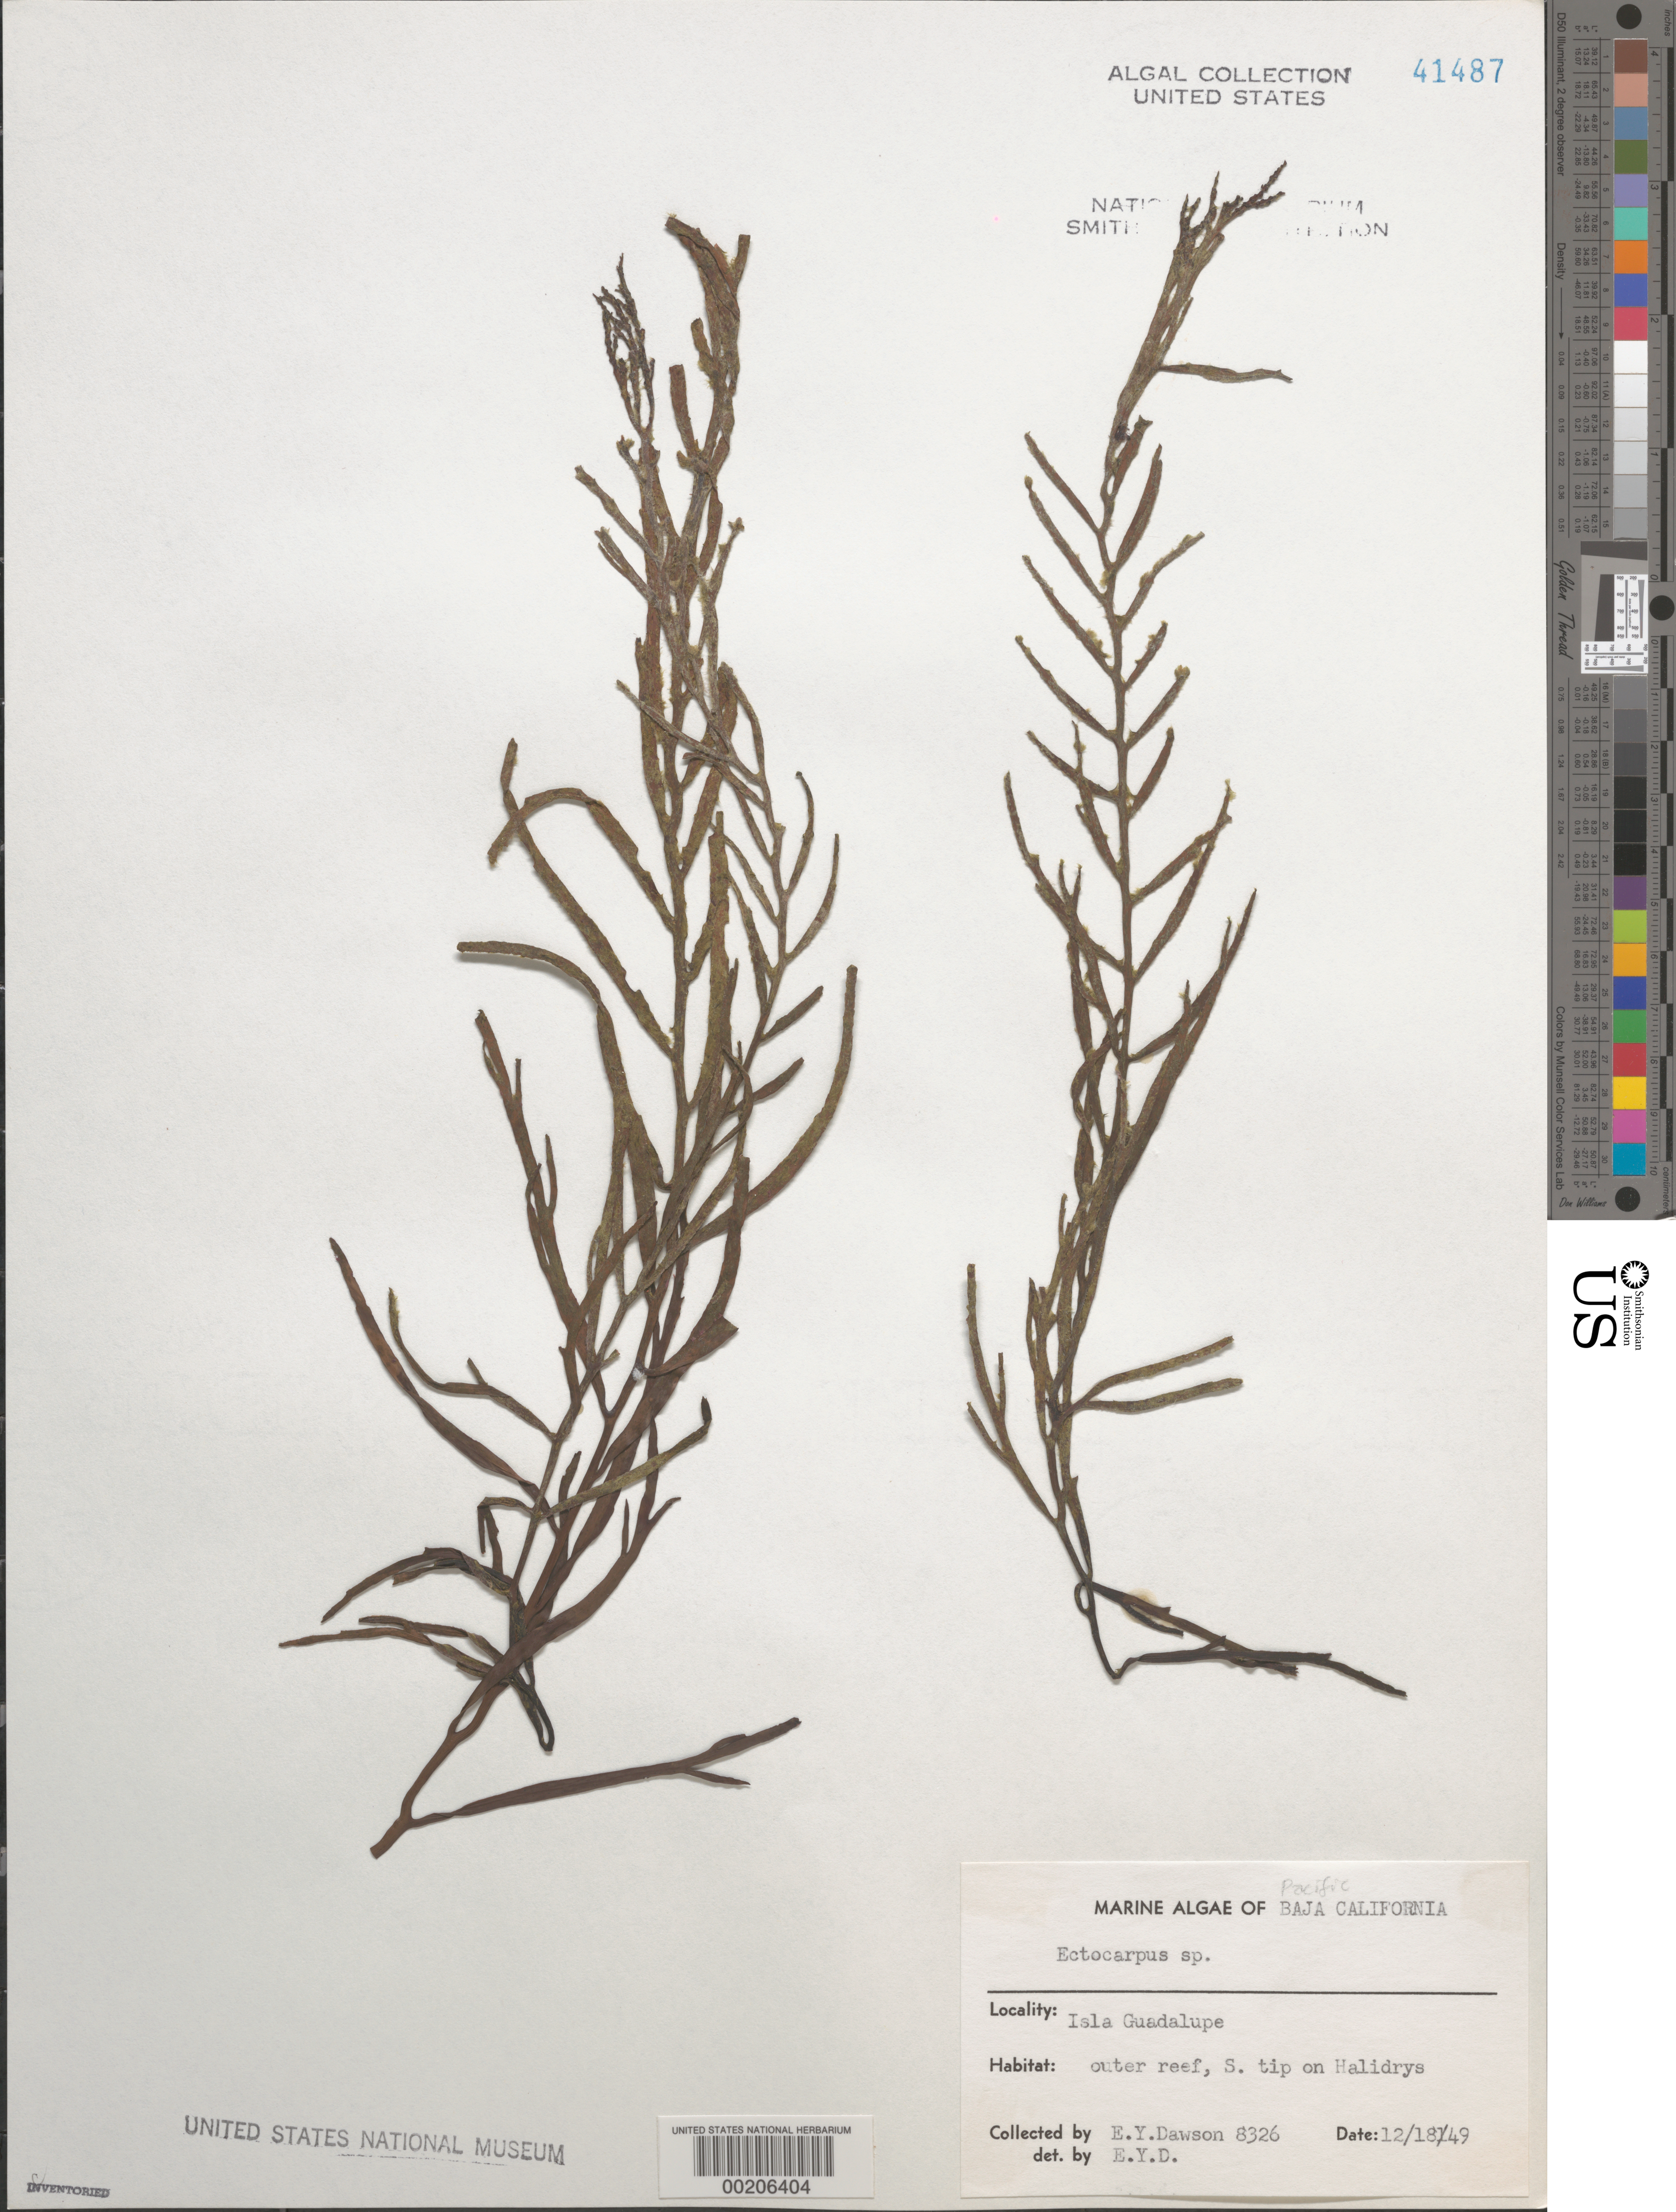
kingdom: Chromista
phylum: Ochrophyta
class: Phaeophyceae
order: Ectocarpales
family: Ectocarpaceae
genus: Ectocarpus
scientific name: Ectocarpus sp.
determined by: Dawson, E. Y.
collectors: E. Y. Dawson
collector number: EYD 8326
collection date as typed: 18 Dec 1949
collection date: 1949-12-18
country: Mexico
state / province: Baja California Norte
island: Isla Guadalupe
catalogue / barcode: US 41487